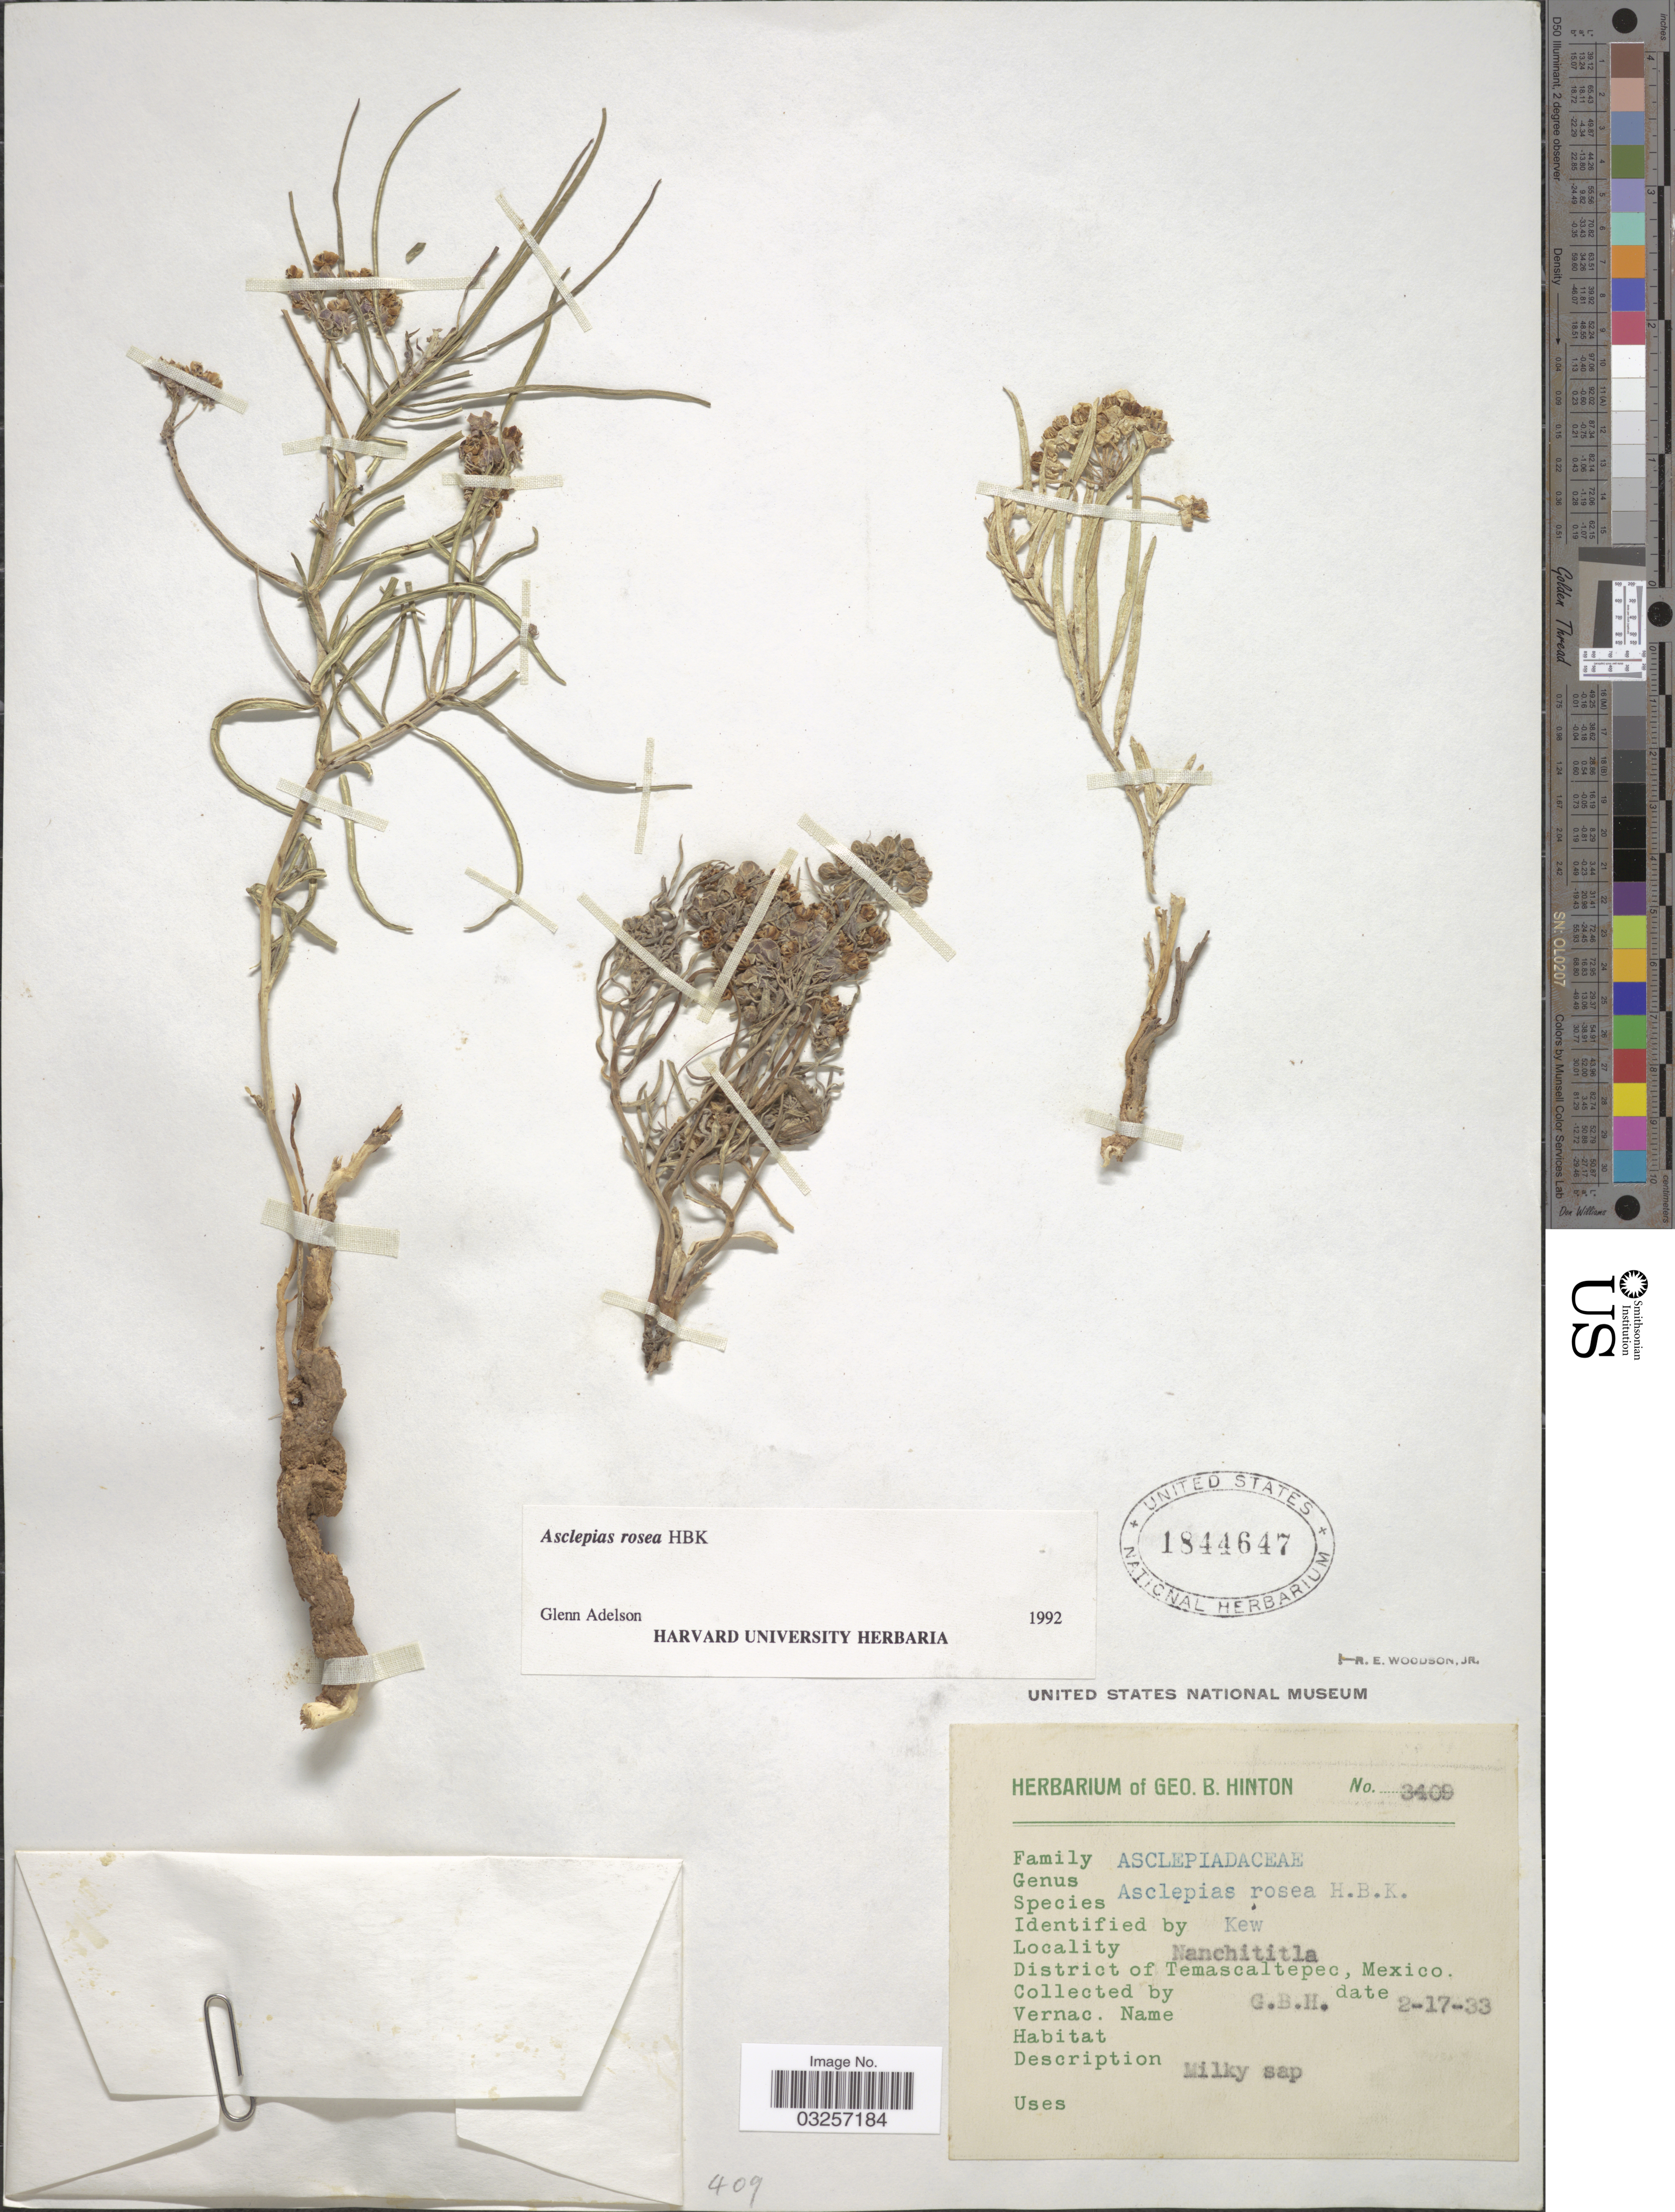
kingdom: Plantae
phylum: Tracheophyta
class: Magnoliopsida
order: Gentianales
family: Apocynaceae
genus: Asclepias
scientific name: Asclepias rosea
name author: Kunth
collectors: G. B. Hinton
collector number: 3409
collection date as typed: Transcribed d/m/y: 17/2/33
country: Mexico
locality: Nanchitatla. District Temascaltepec.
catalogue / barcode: US 1844647